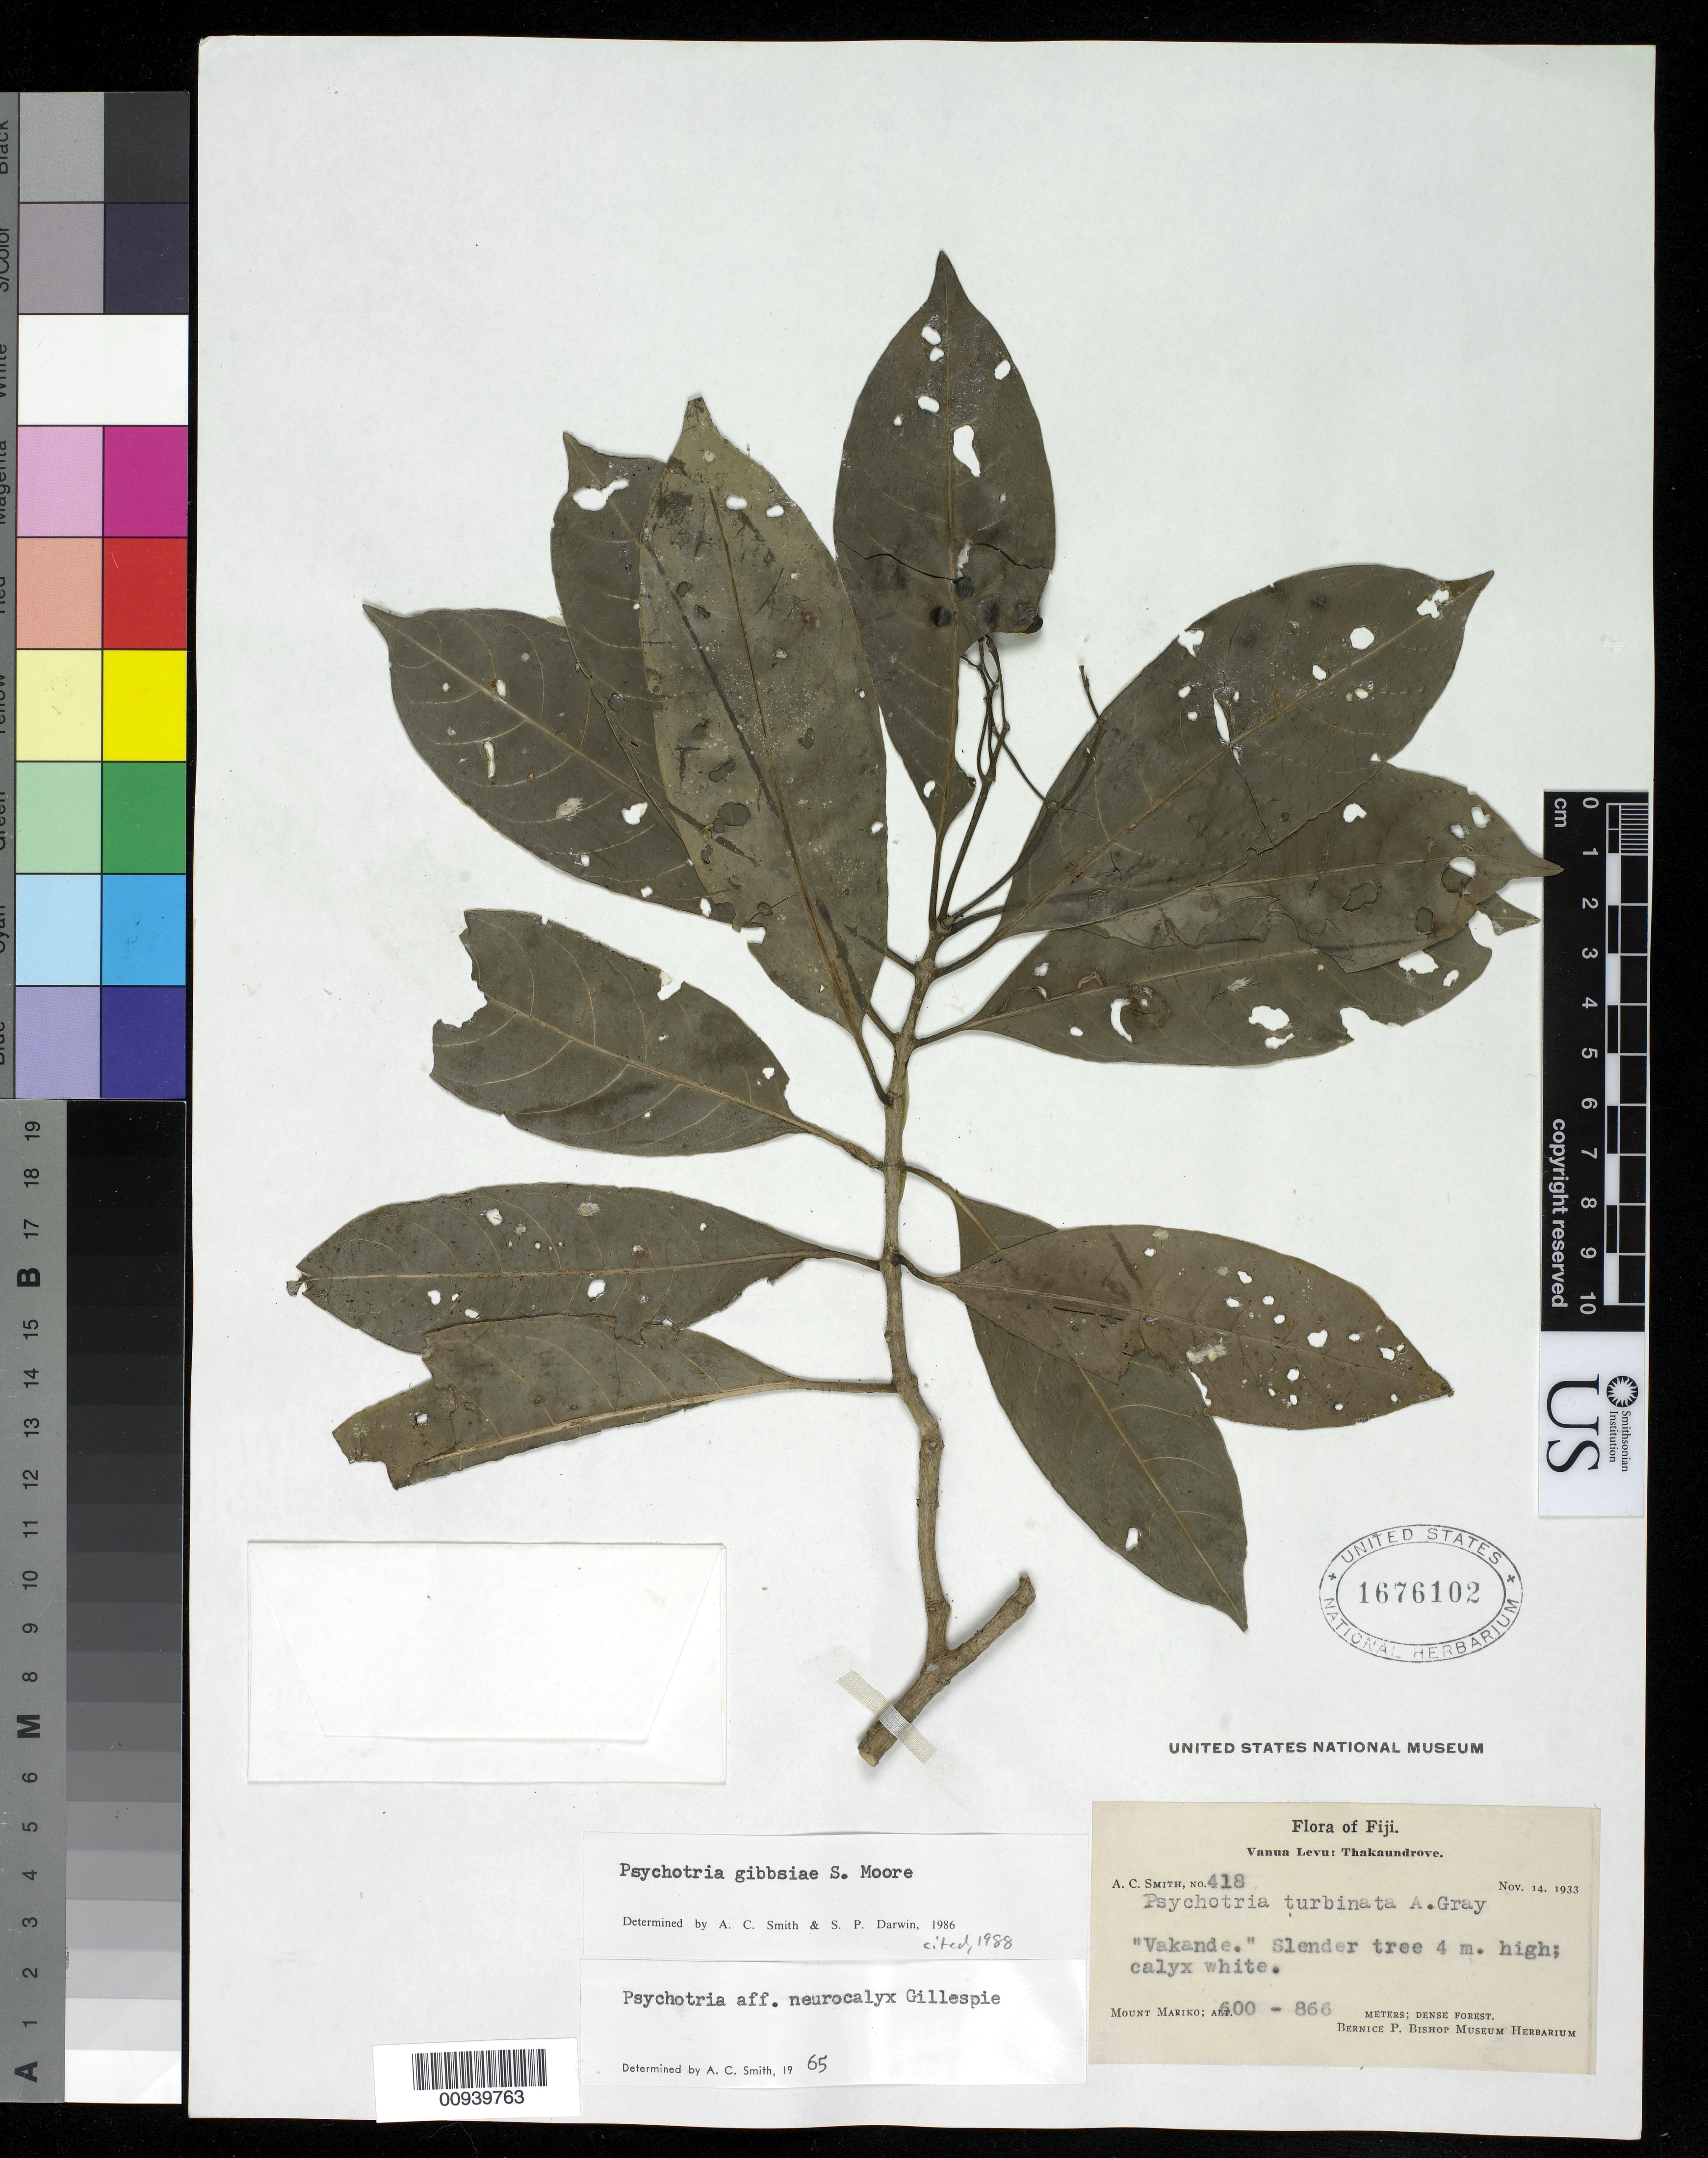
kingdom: Plantae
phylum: Tracheophyta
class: Magnoliopsida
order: Gentianales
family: Rubiaceae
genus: Psychotria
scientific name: Psychotria gibbsiae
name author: S. Moore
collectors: C. A. Smith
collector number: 418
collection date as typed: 14 Nov 1933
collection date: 1933-11-14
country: Fiji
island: Vanua Levu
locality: Mount Mariko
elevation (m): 600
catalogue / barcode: US 1676102